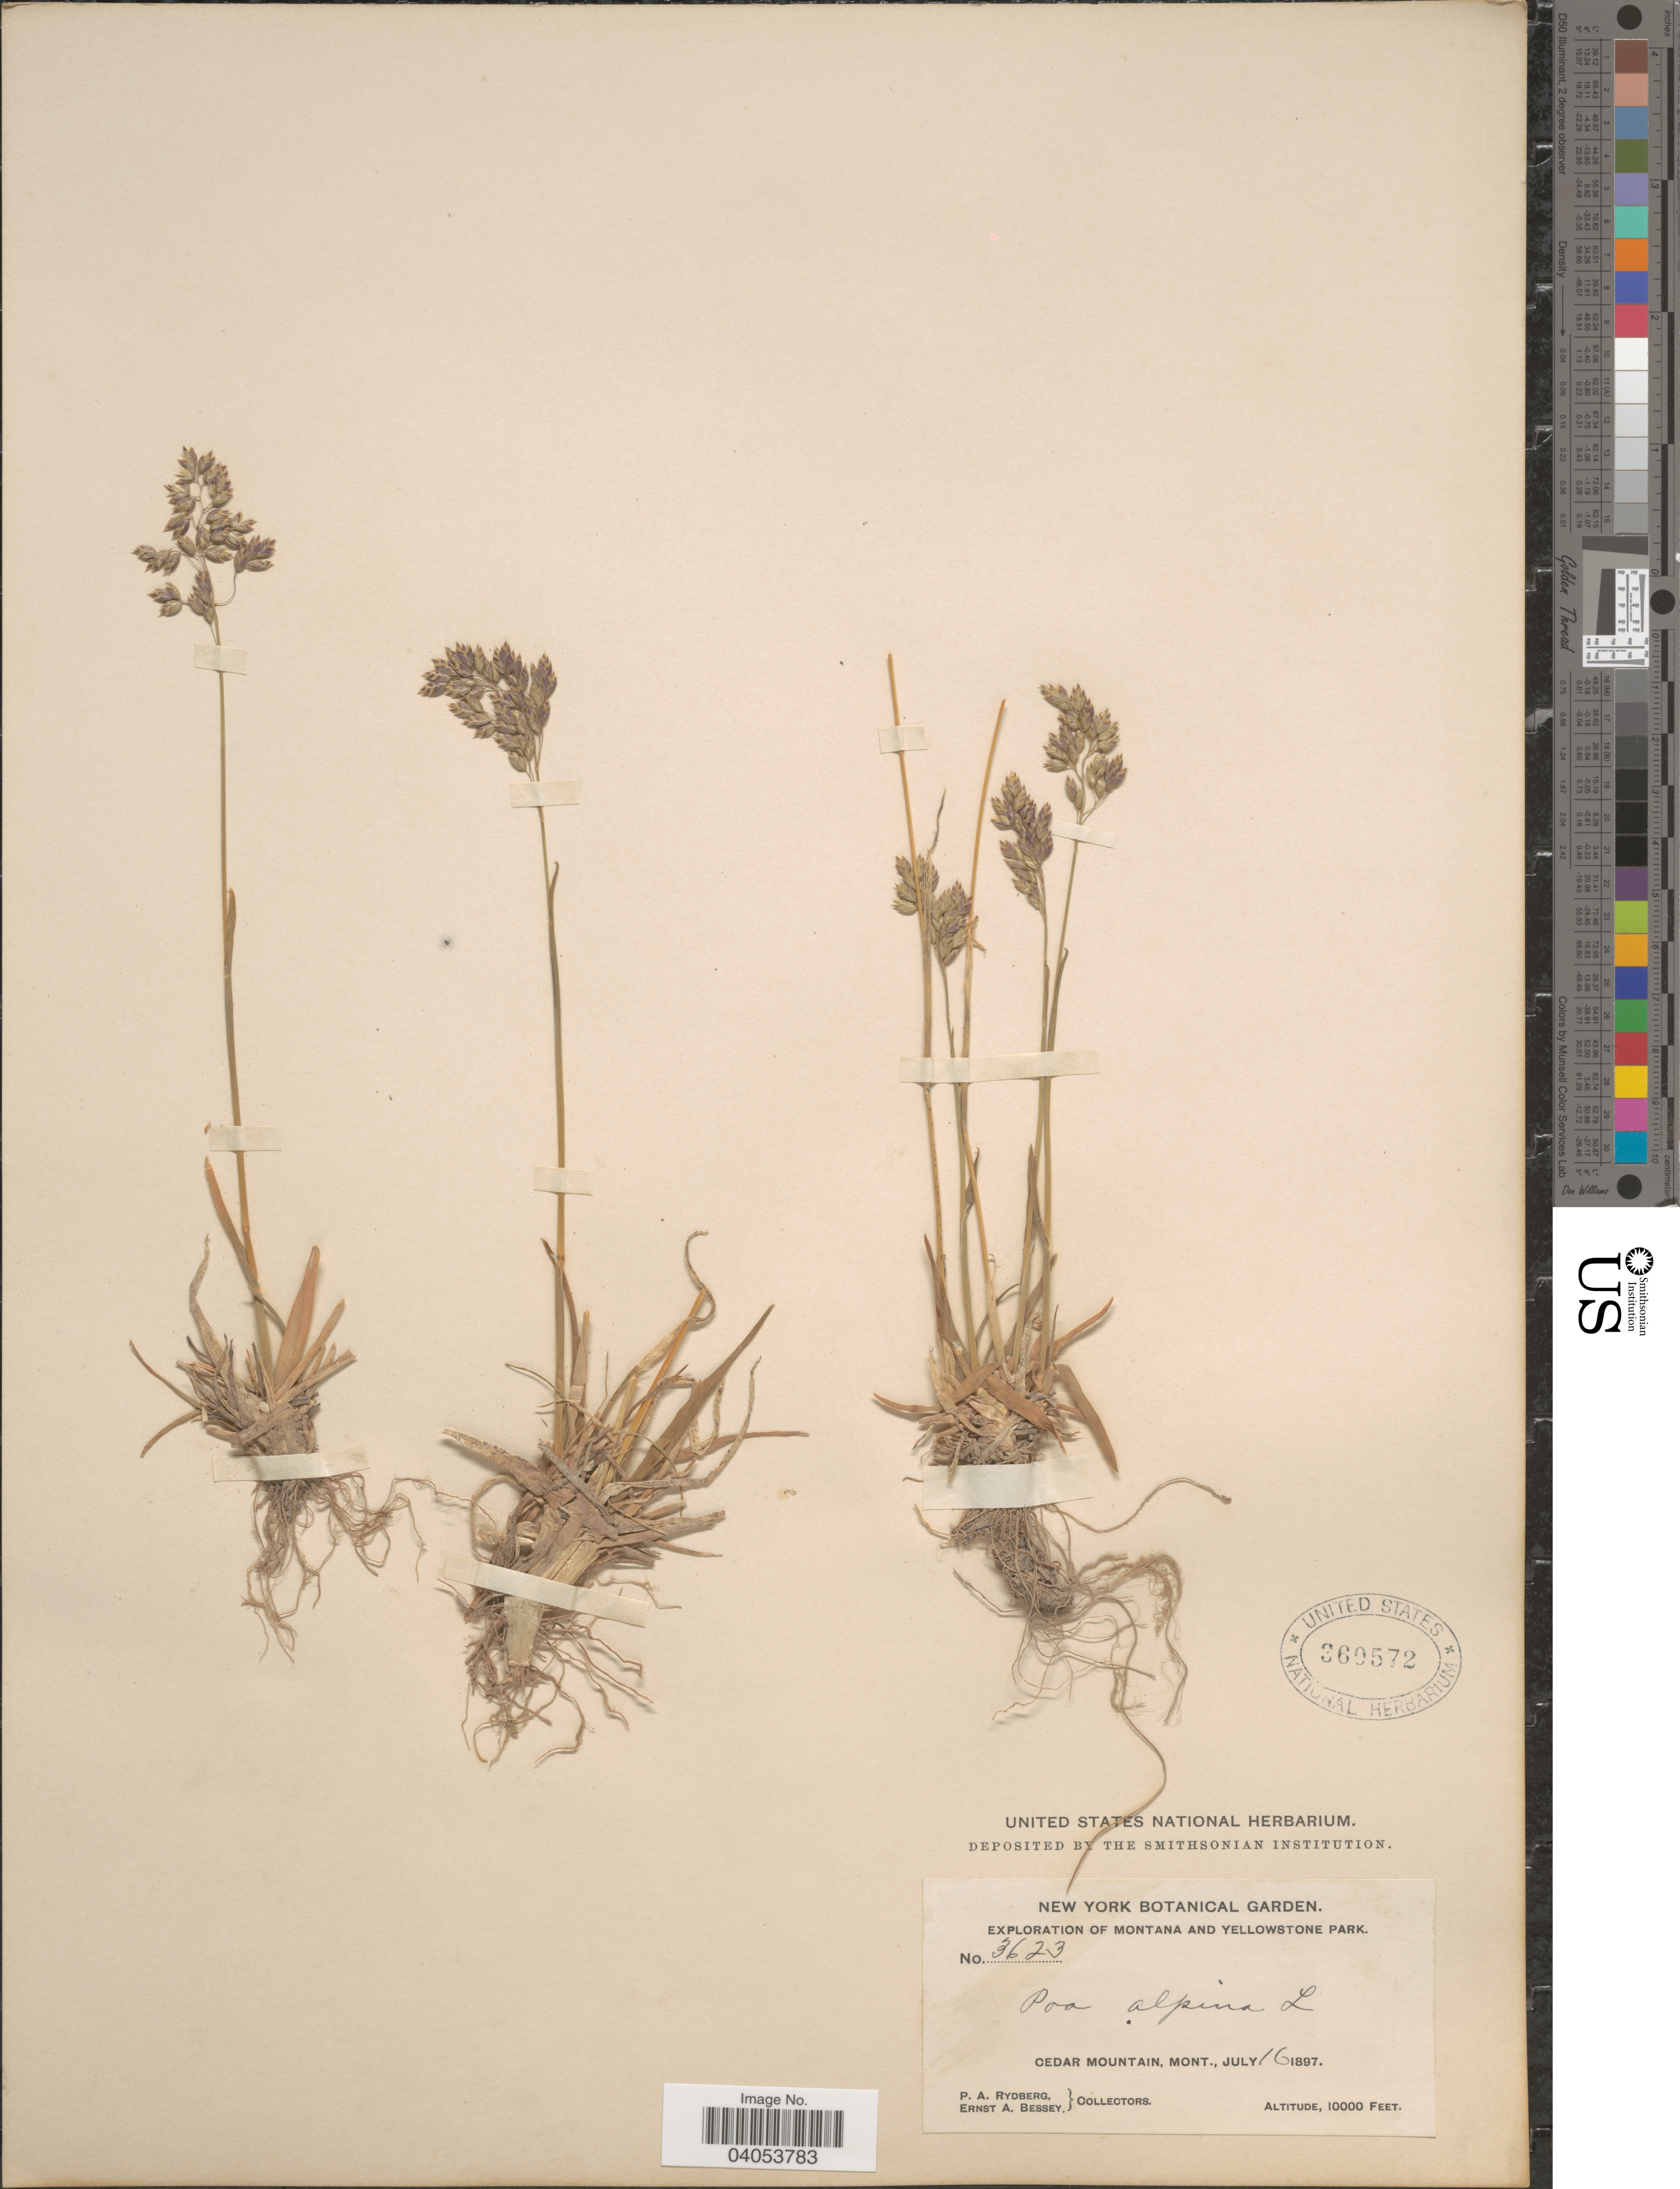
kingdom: Plantae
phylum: Tracheophyta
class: Liliopsida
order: Poales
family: Poaceae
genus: Poa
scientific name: Poa alpina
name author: L.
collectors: P. A. Rydberg & E. A. Bessey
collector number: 3623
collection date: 1897-07-16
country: United States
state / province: Montana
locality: Yellowstone Park. Cedar Mountain.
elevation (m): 3048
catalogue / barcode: US 360572